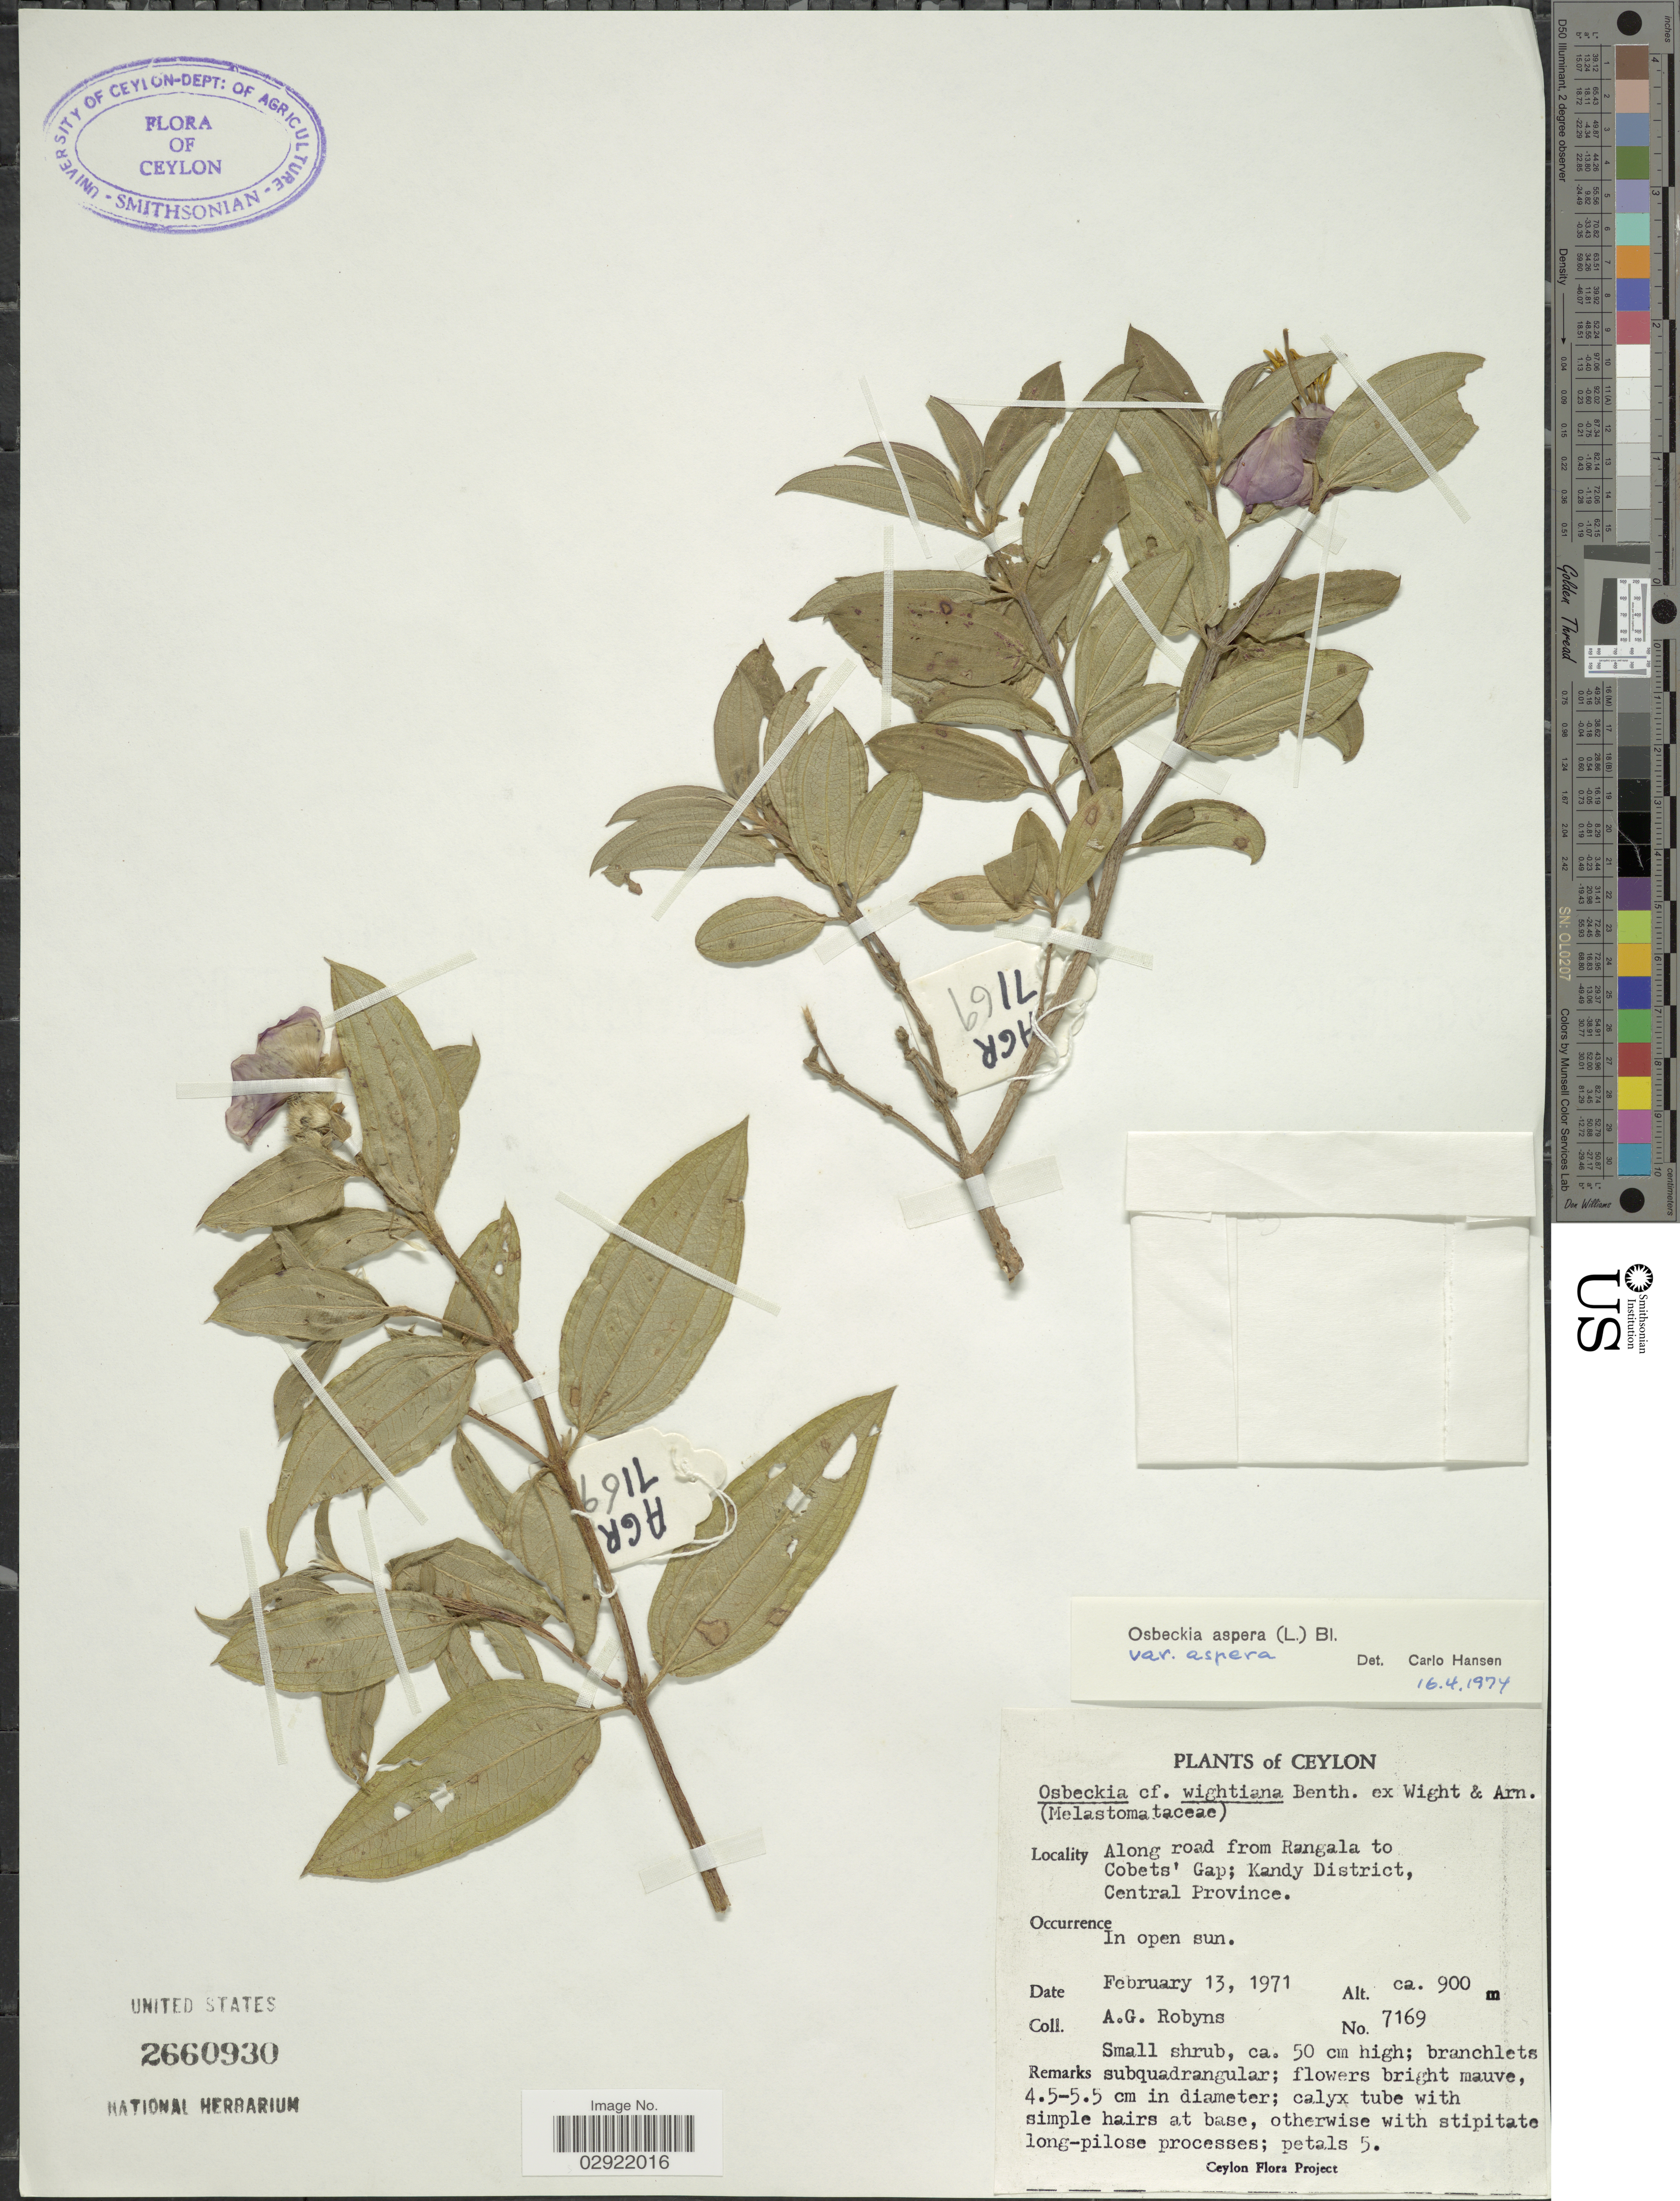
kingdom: Plantae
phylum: Tracheophyta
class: Magnoliopsida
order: Myrtales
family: Melastomataceae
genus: Osbeckia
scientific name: Osbeckia aspera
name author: Blume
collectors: A. Robyns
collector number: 7169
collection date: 1971-02-13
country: Sri Lanka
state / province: Central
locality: Ceylon. Along road from Rangala to Cobets' Gap; Kandy District.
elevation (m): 900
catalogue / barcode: US 2660930